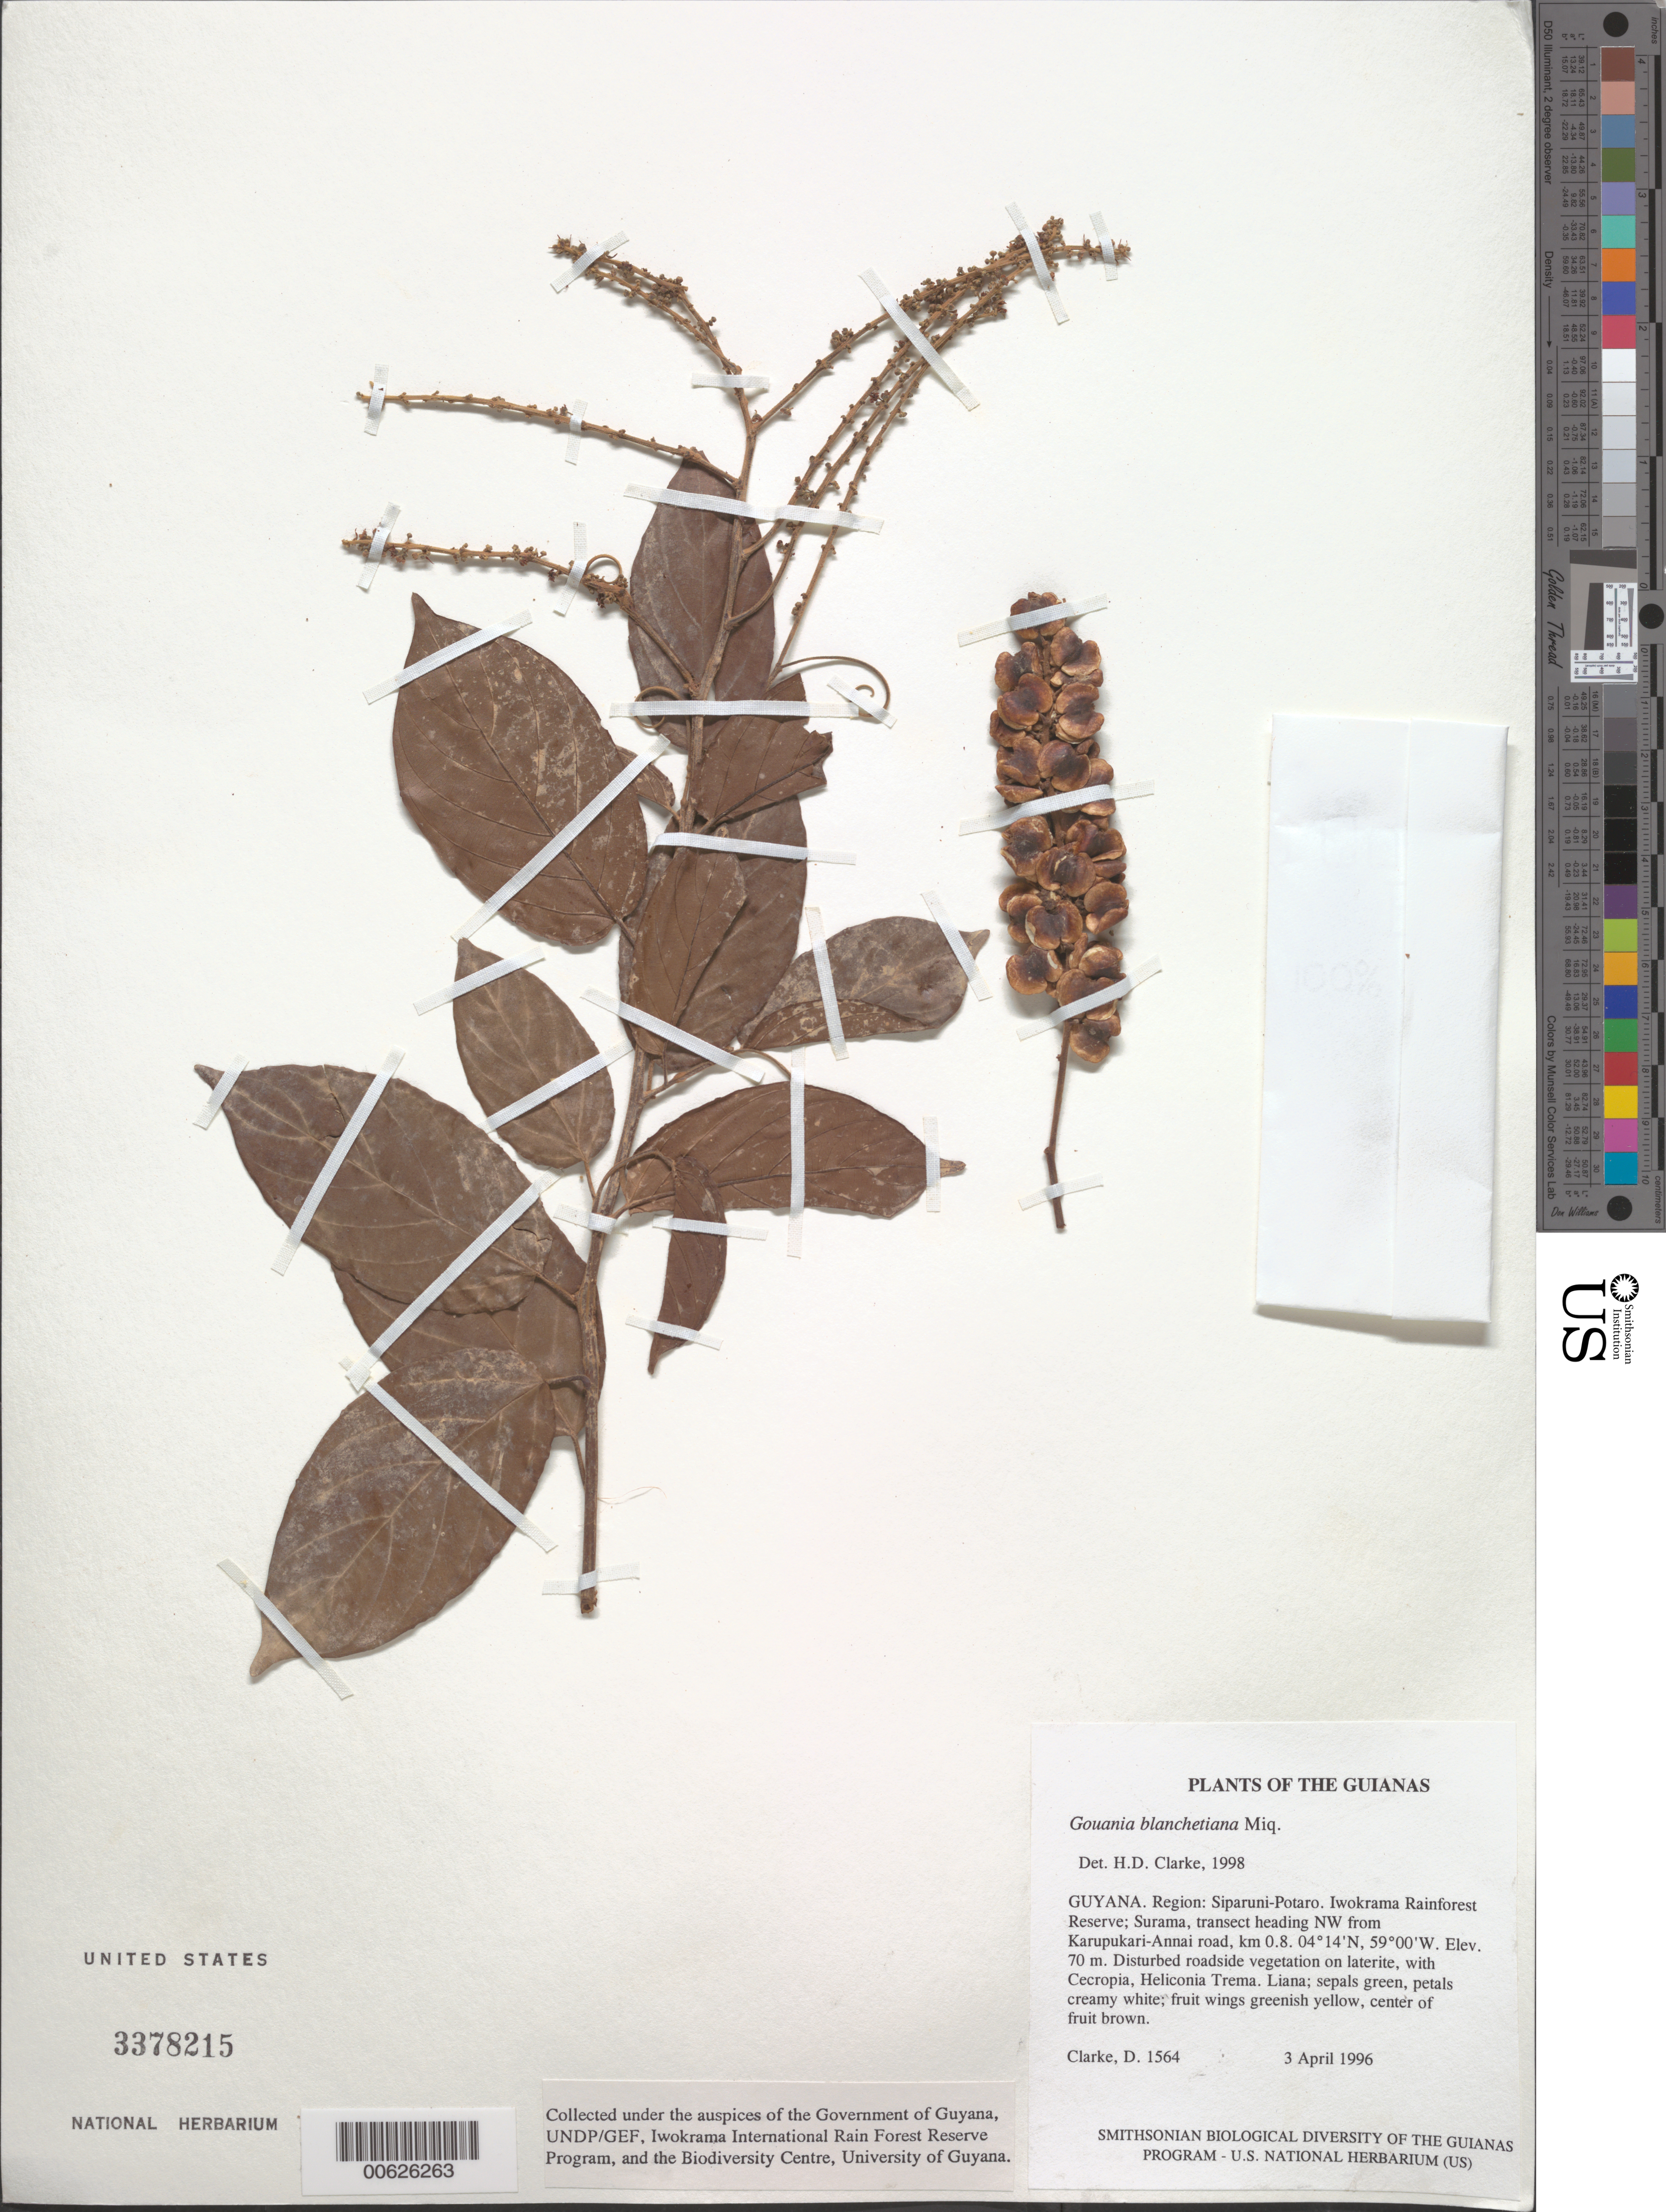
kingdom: Plantae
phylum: Tracheophyta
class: Magnoliopsida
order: Rosales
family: Rhamnaceae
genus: Gouania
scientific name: Gouania blanchetiana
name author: Miq.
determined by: Clarke, H. D., University of North Carolina (Asheville)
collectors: H. D. Clarke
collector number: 1564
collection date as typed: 3 April 1996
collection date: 1996-04-03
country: Guyana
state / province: Potaro-Siparuni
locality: Iwokrama Rainforest Reserve; Surama, transect heading NW from Karupukari-Annai road, km 0.8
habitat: Disturbed roadside vegetation on laterite, with Cecropia, Heliconia Trema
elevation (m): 70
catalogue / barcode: US 3378215